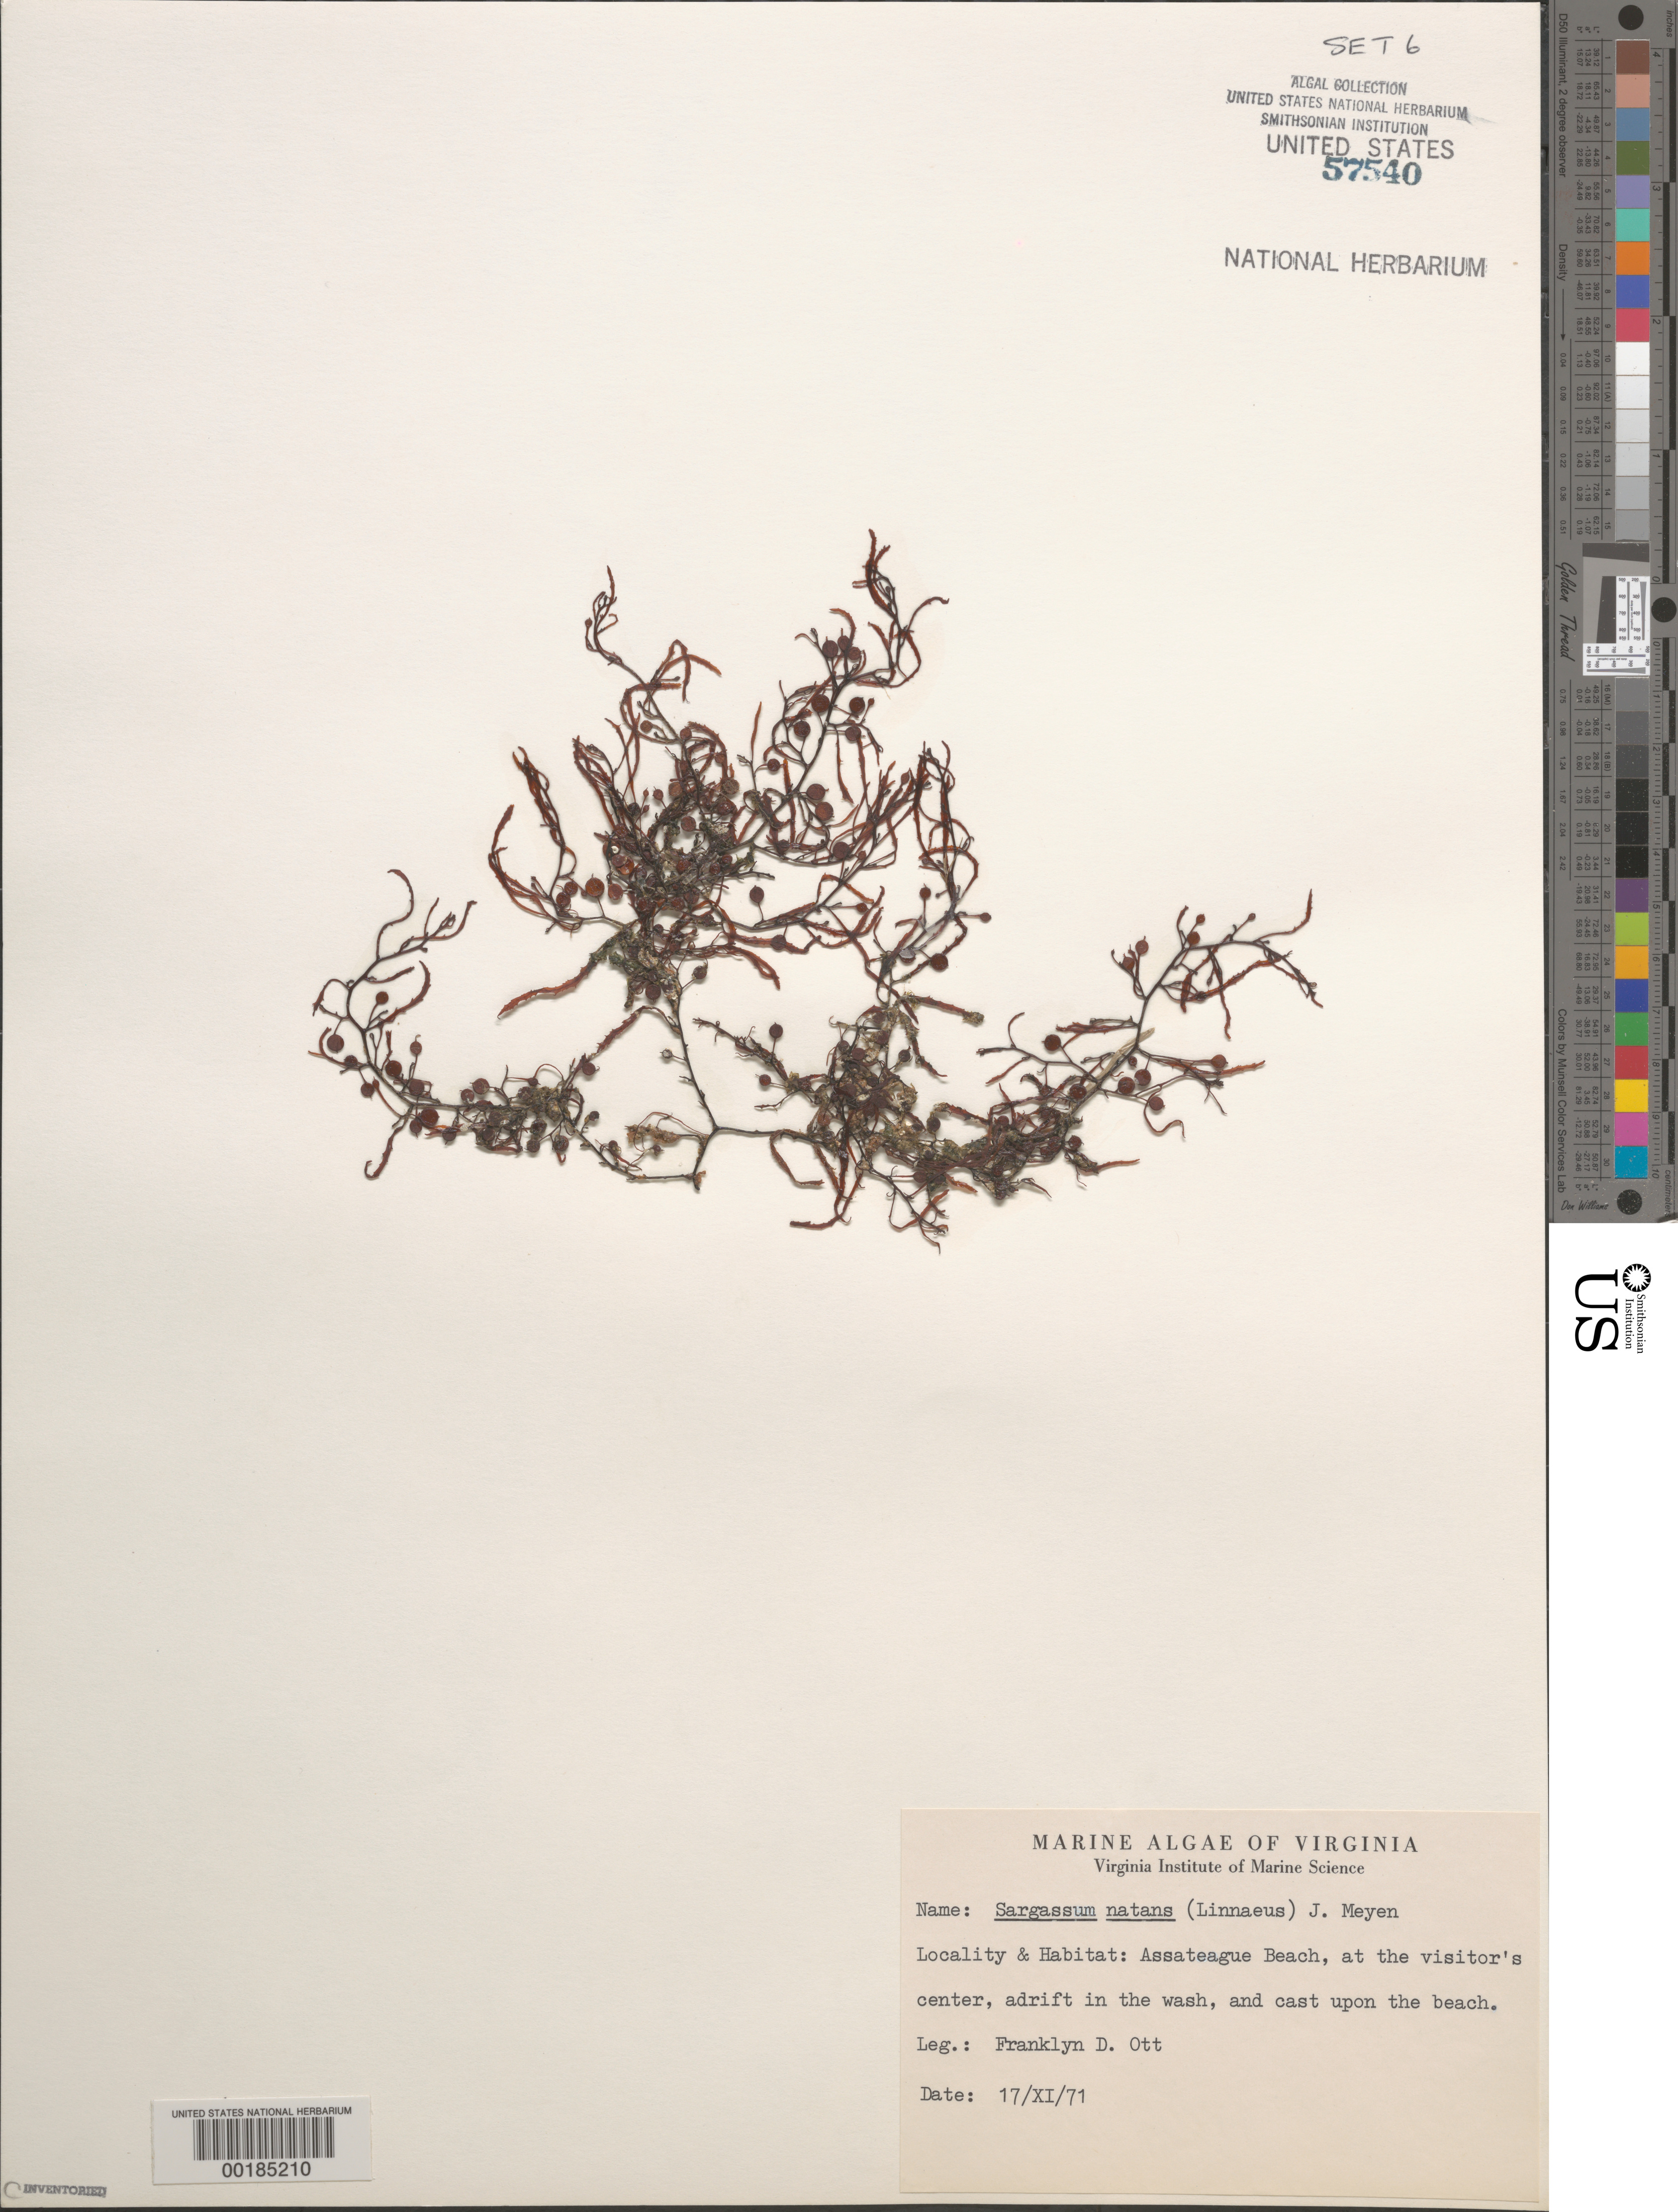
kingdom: Chromista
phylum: Ochrophyta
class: Phaeophyceae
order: Fucales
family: Sargassaceae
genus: Sargassum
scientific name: Sargassum natans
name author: (L.) Gaillon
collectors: F. Ott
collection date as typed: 17 Nov 1971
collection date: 1971-11-17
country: United States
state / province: Virginia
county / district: Accomack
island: Assateague Island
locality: Visitor's Center, beach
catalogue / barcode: US 57540